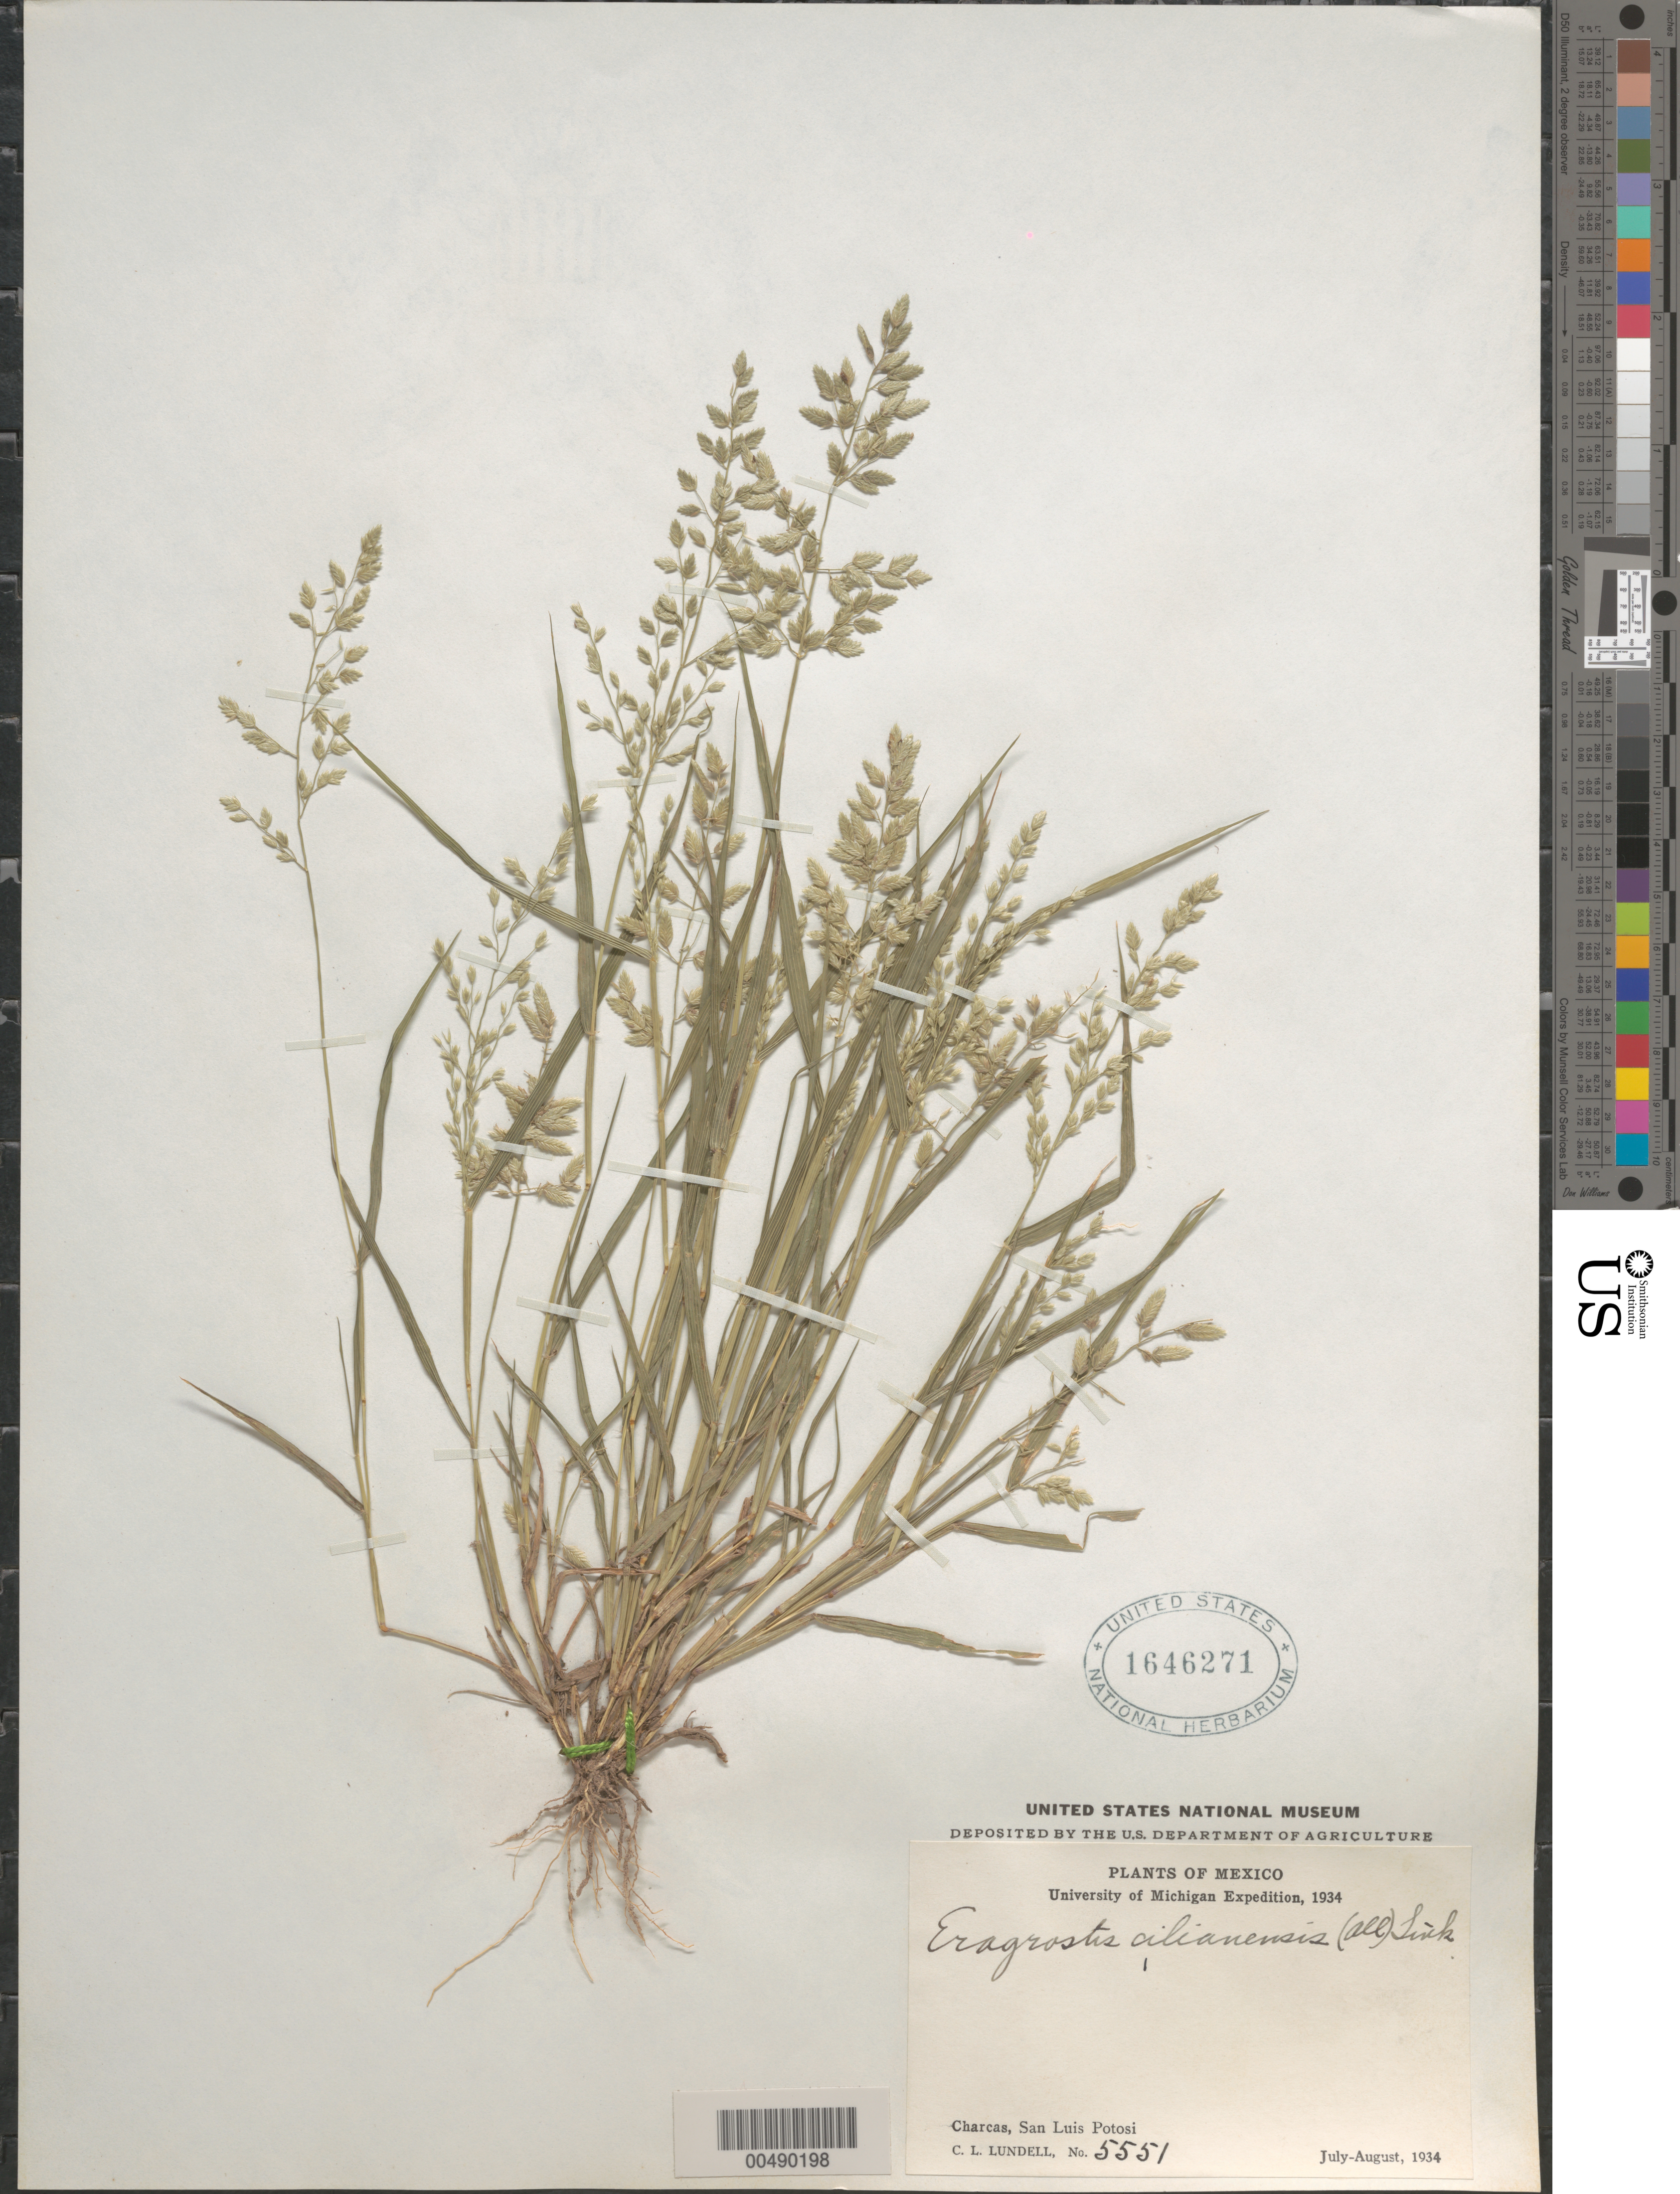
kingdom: Plantae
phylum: Tracheophyta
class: Liliopsida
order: Poales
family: Poaceae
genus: Eragrostis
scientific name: Eragrostis cilianensis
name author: (Bellardi) Vignolo ex Janch.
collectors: C. L. Lundell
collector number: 5551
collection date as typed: Jul 1934 to Aug 1934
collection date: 1934-07/1934-08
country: Mexico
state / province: San Luis Potosi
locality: Charcal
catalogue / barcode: US 1646271